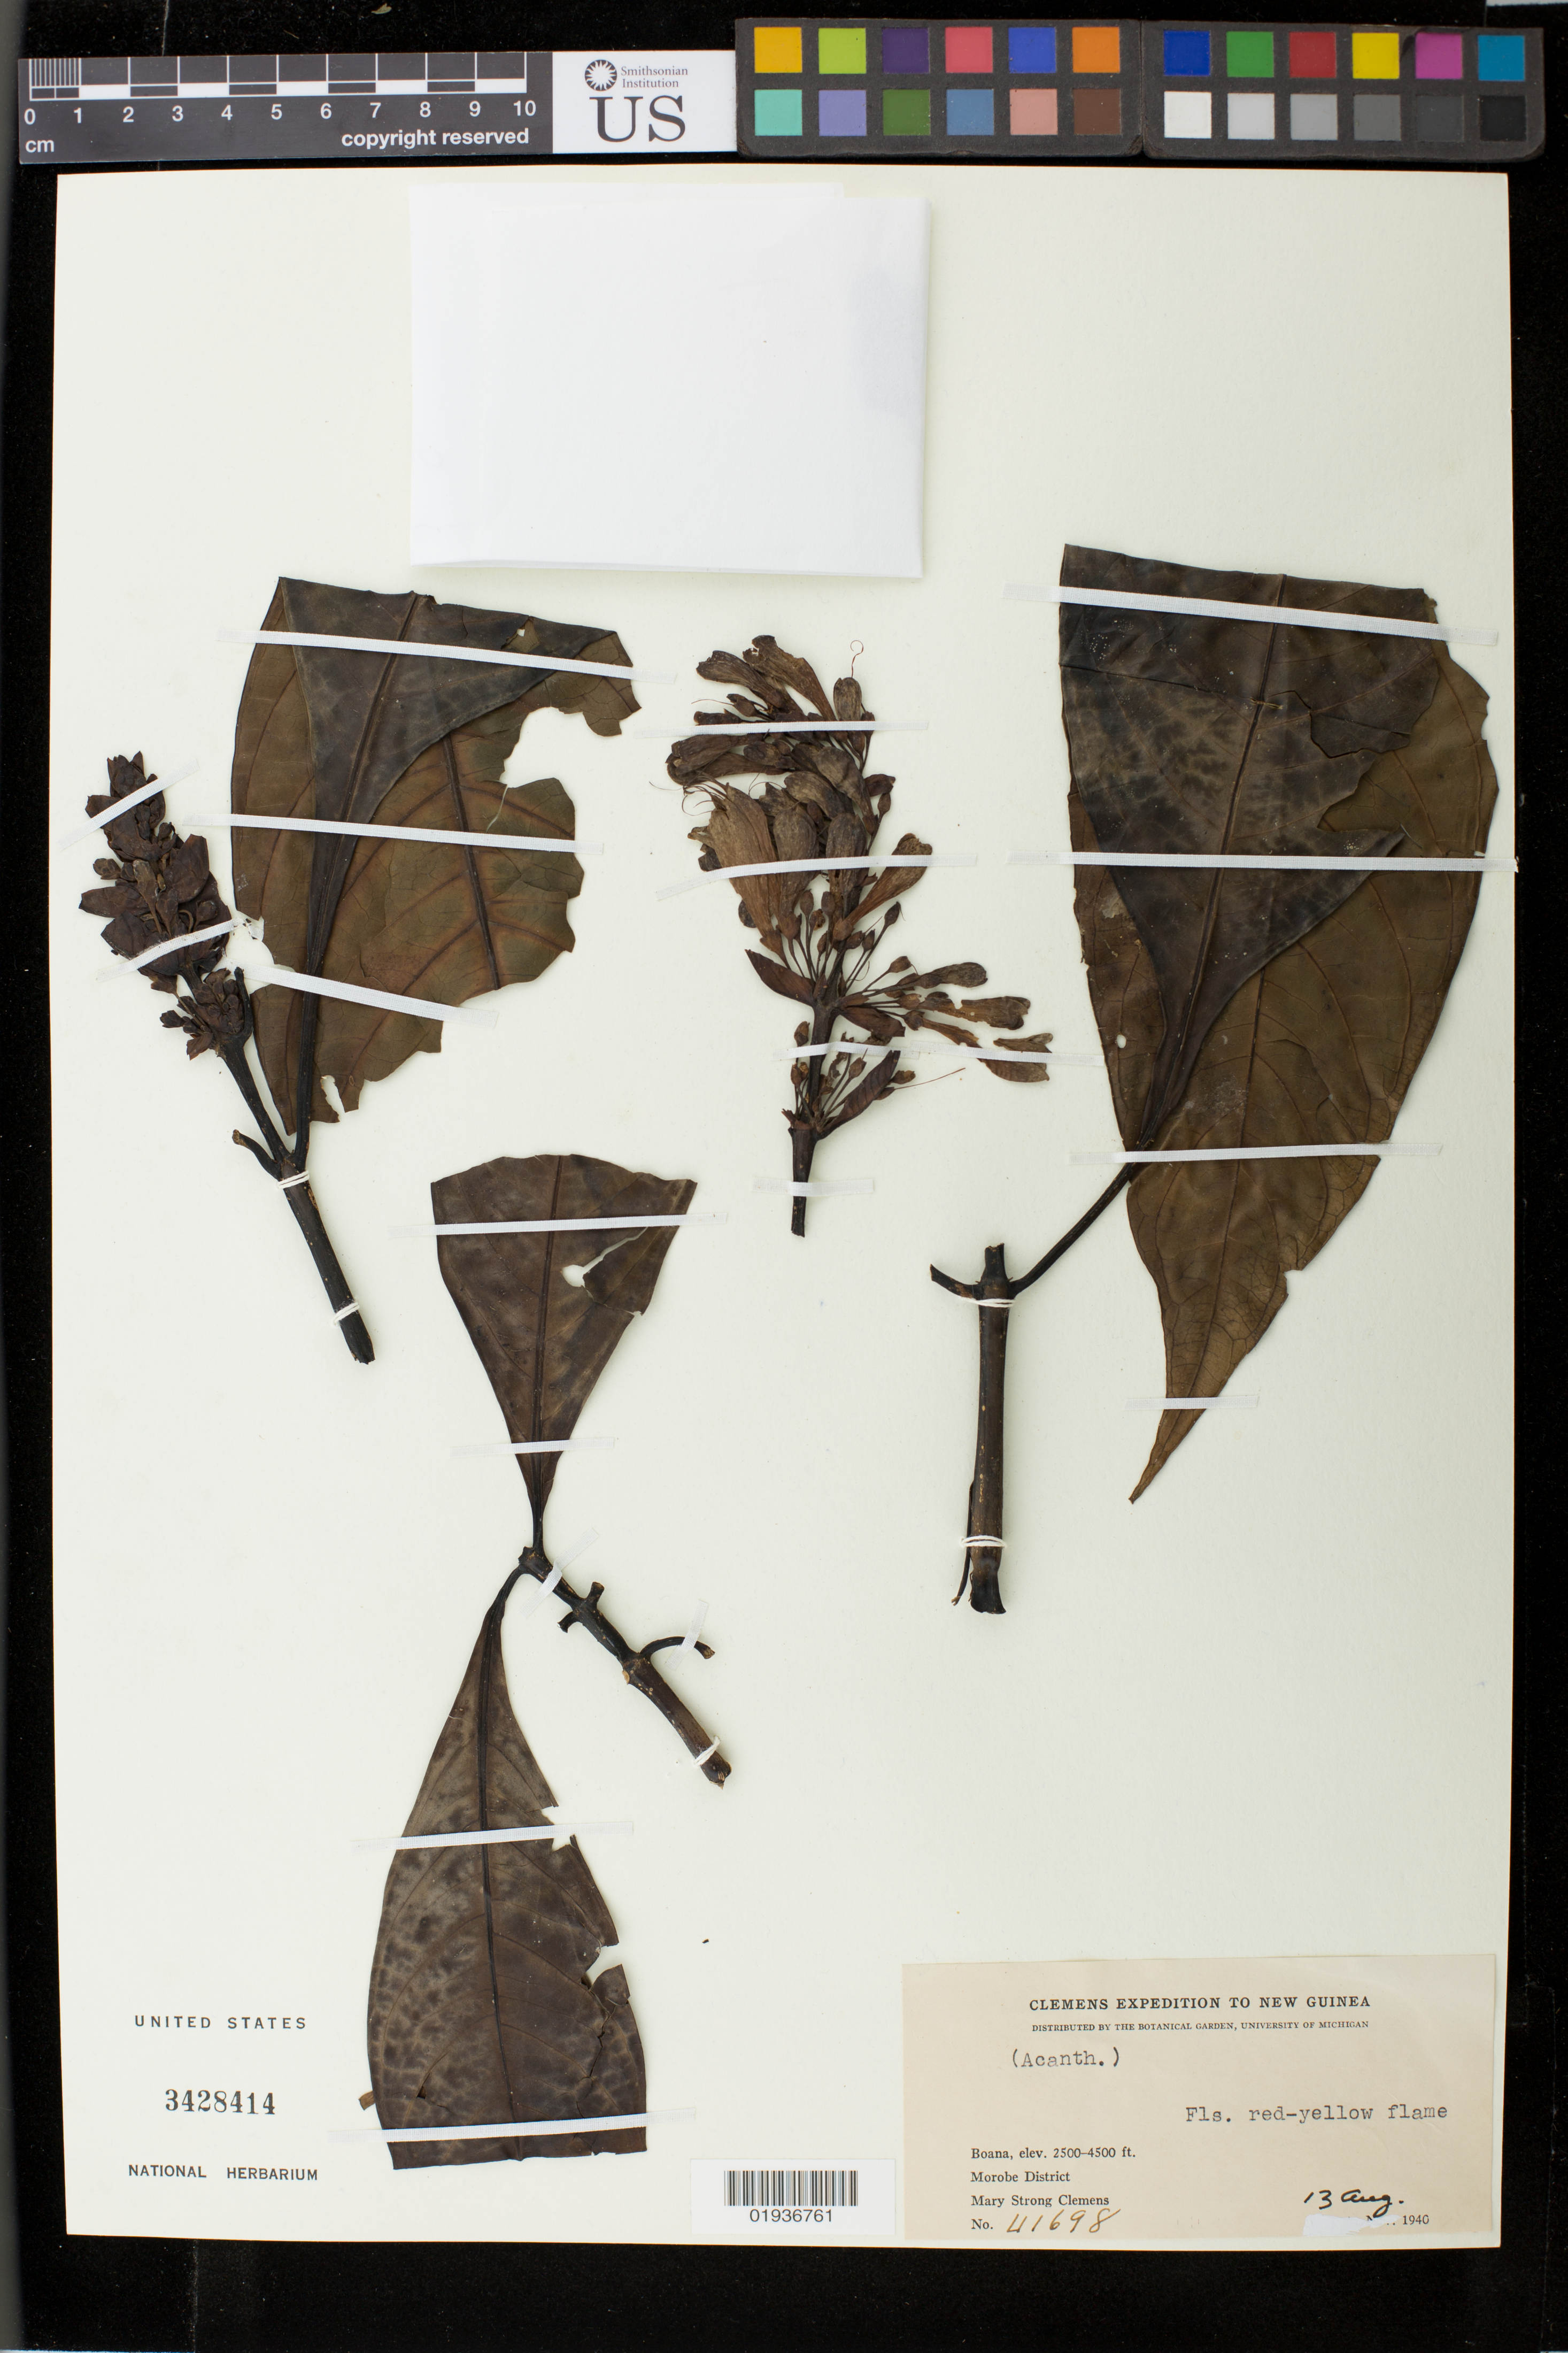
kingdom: Plantae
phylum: Tracheophyta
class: Magnoliopsida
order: Lamiales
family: Acanthaceae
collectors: M. S. Clemens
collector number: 41698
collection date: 1940-08-13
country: Papua New Guinea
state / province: Morobe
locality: Boana.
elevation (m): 762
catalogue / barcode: US 3428414